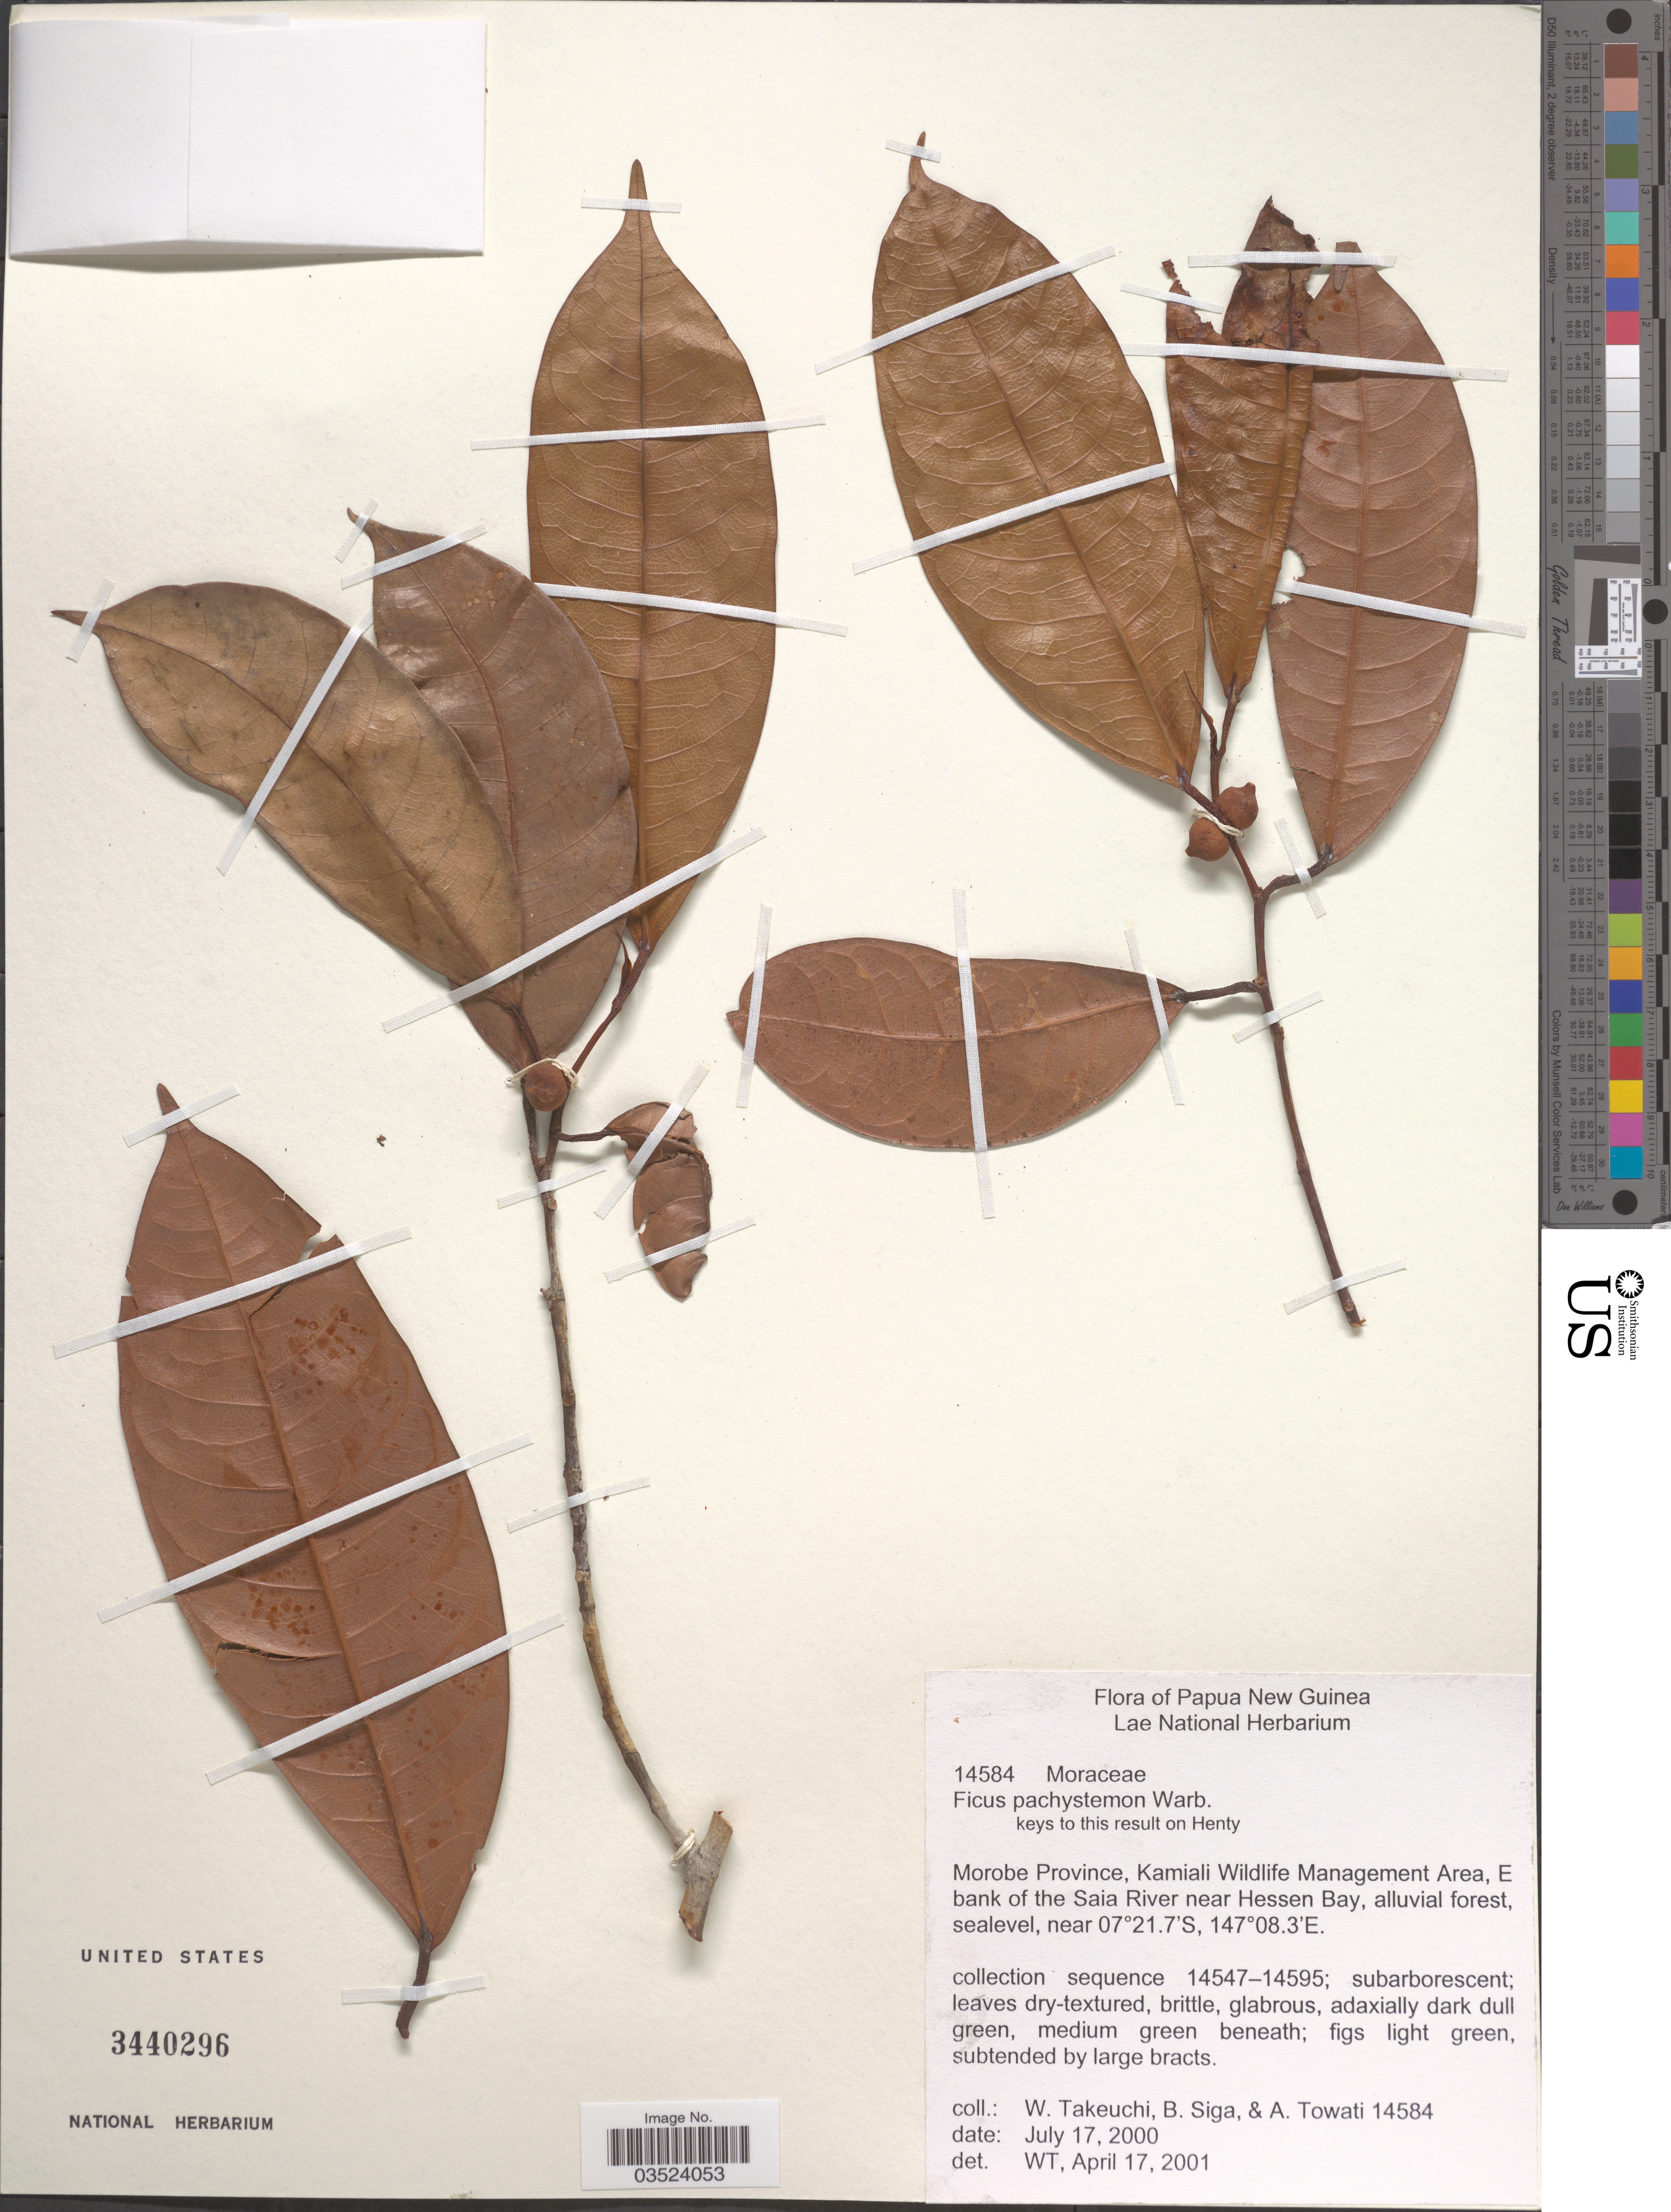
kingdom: Plantae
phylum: Tracheophyta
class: Magnoliopsida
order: Rosales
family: Moraceae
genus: Ficus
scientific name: Ficus pachystemon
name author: Warb.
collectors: W. Takeuchi, B. Siga & A. Towati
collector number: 14584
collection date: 2000-07-17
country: Papua New Guinea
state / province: Morobe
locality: Kamiali Wildlife Management Area, E bank of the Saia River near Hessen Bay.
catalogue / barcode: US 3440296